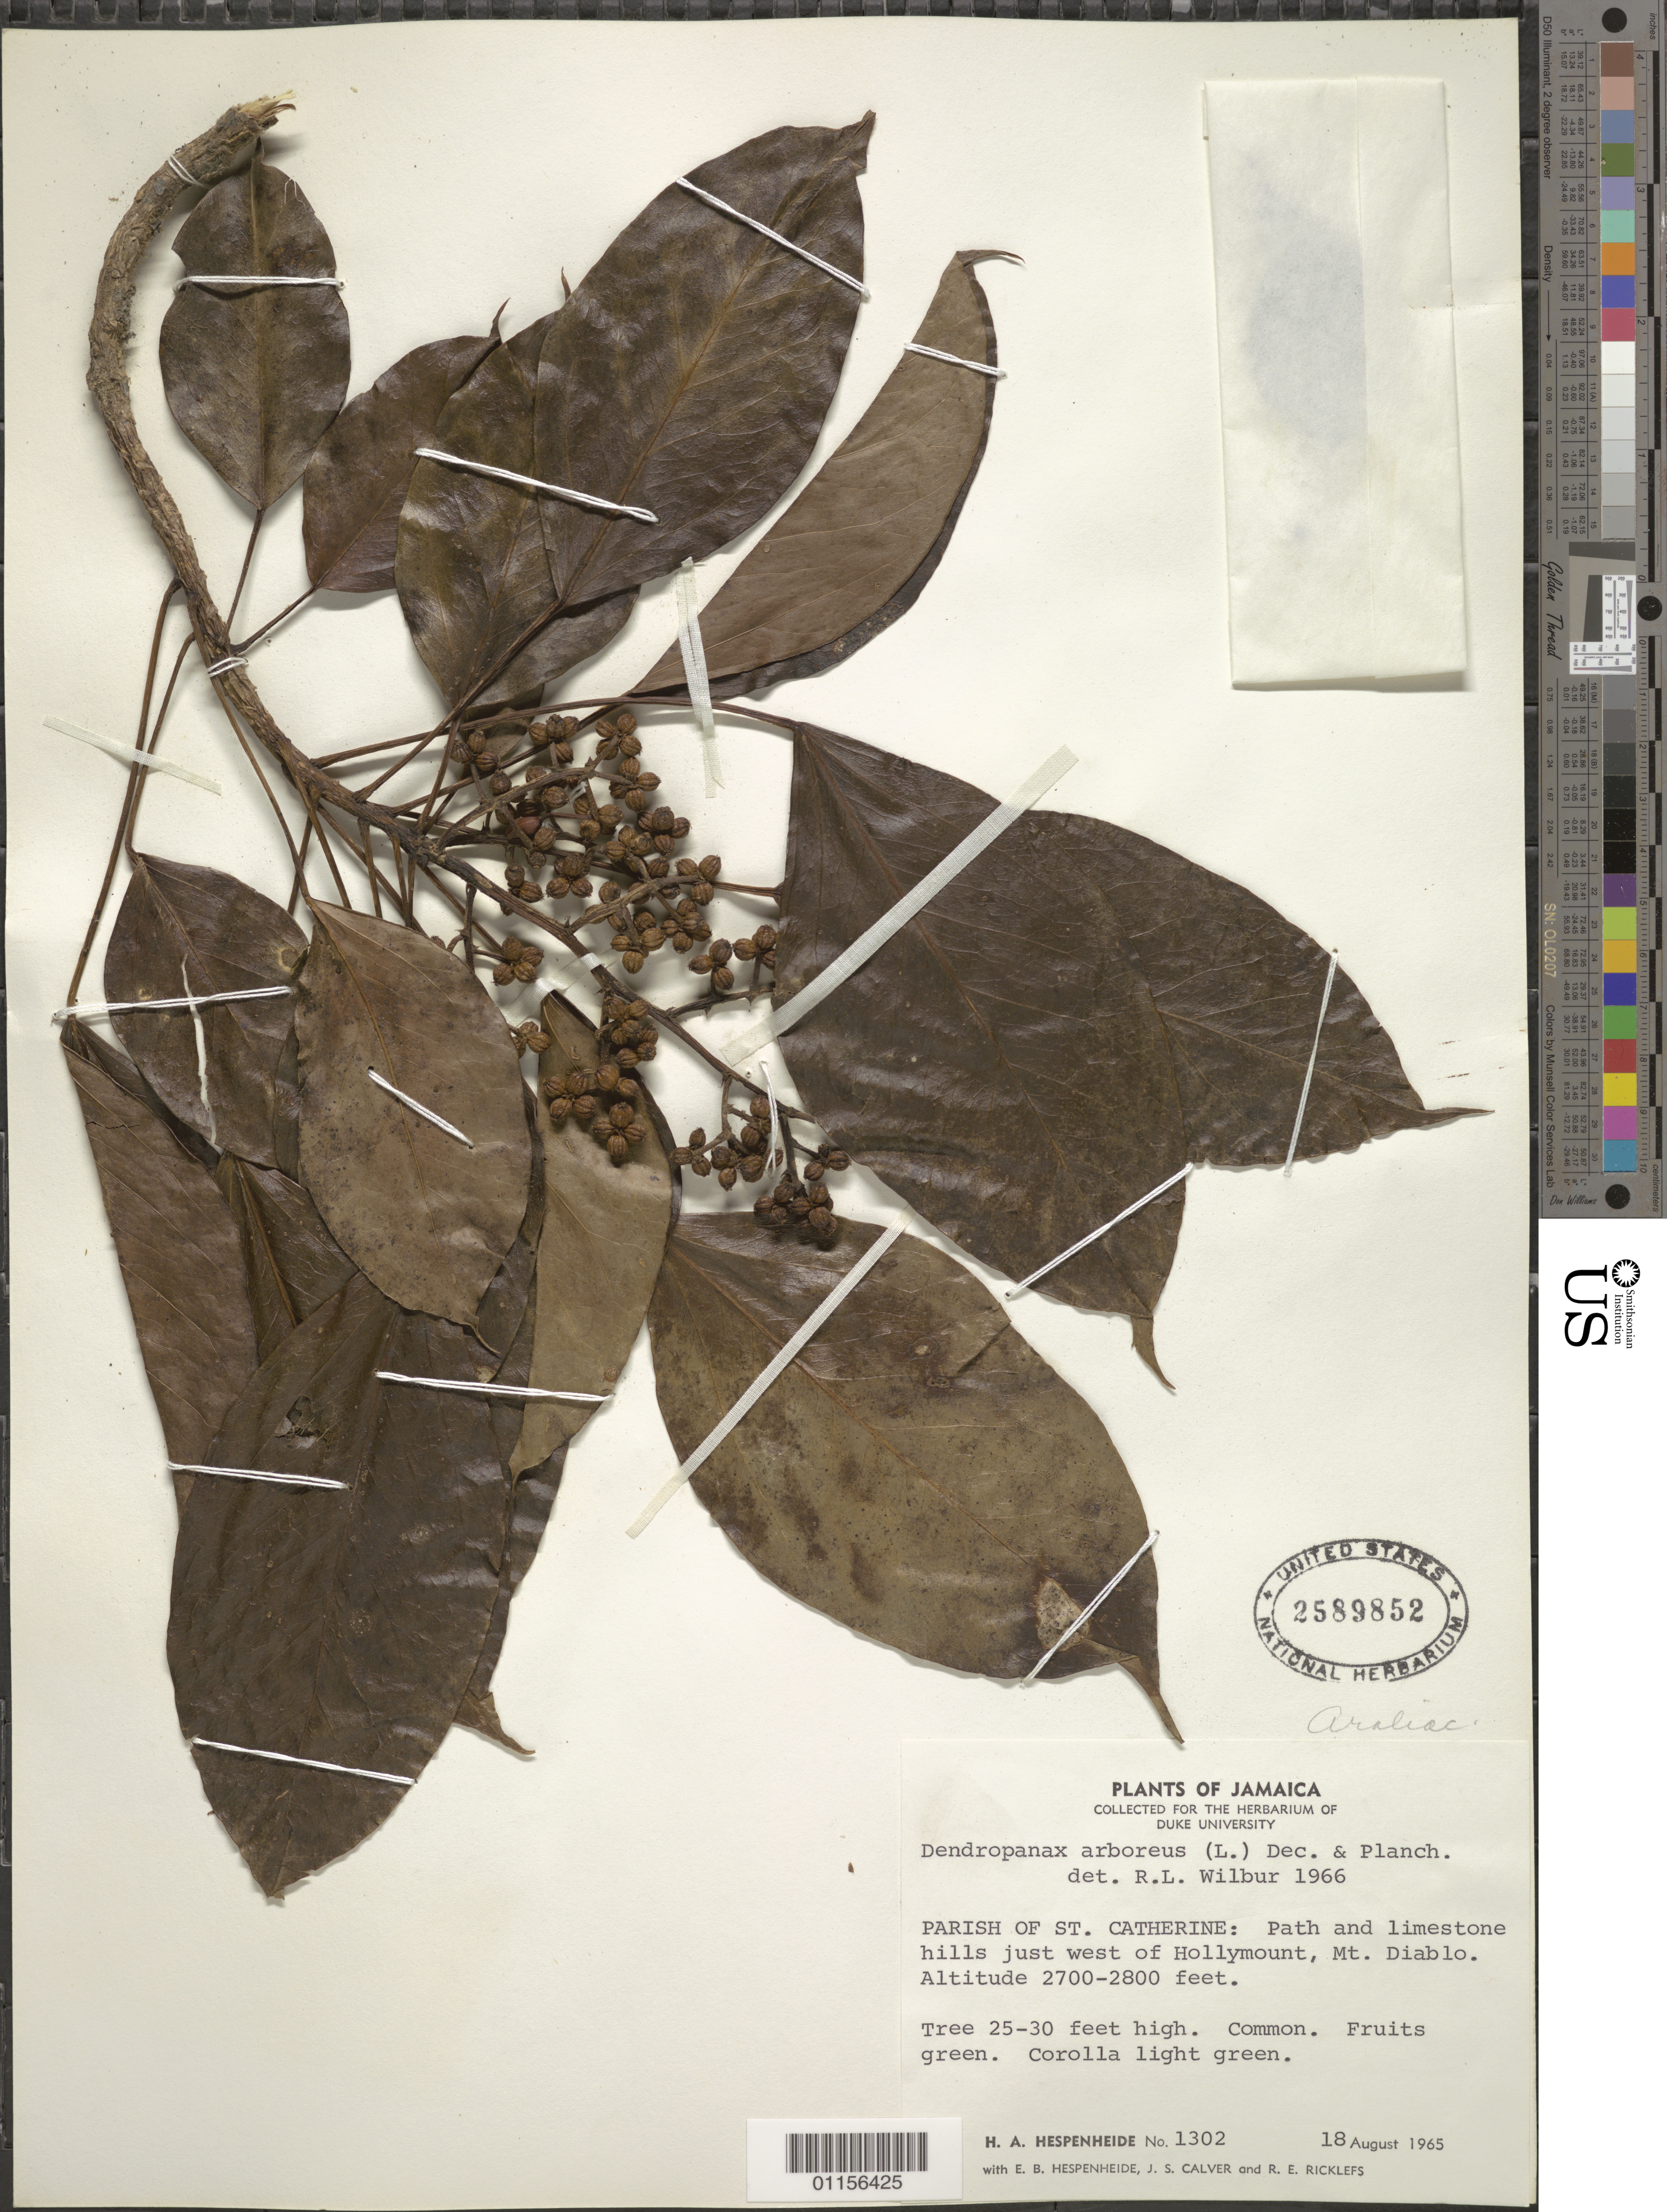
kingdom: Plantae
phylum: Tracheophyta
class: Magnoliopsida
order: Apiales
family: Araliaceae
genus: Dendropanax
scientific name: Dendropanax arboreus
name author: (L.) Decne. & Planch.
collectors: H. A. Hespenheide, E. Hespenheide, J. Calver & R. Ricklefs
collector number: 1302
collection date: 1965-08-18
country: Jamaica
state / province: Saint Catherine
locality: W of Hollymount, Mt Diablo.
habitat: Tree, common in path and limestone hills.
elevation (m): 823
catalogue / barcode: US 2589852